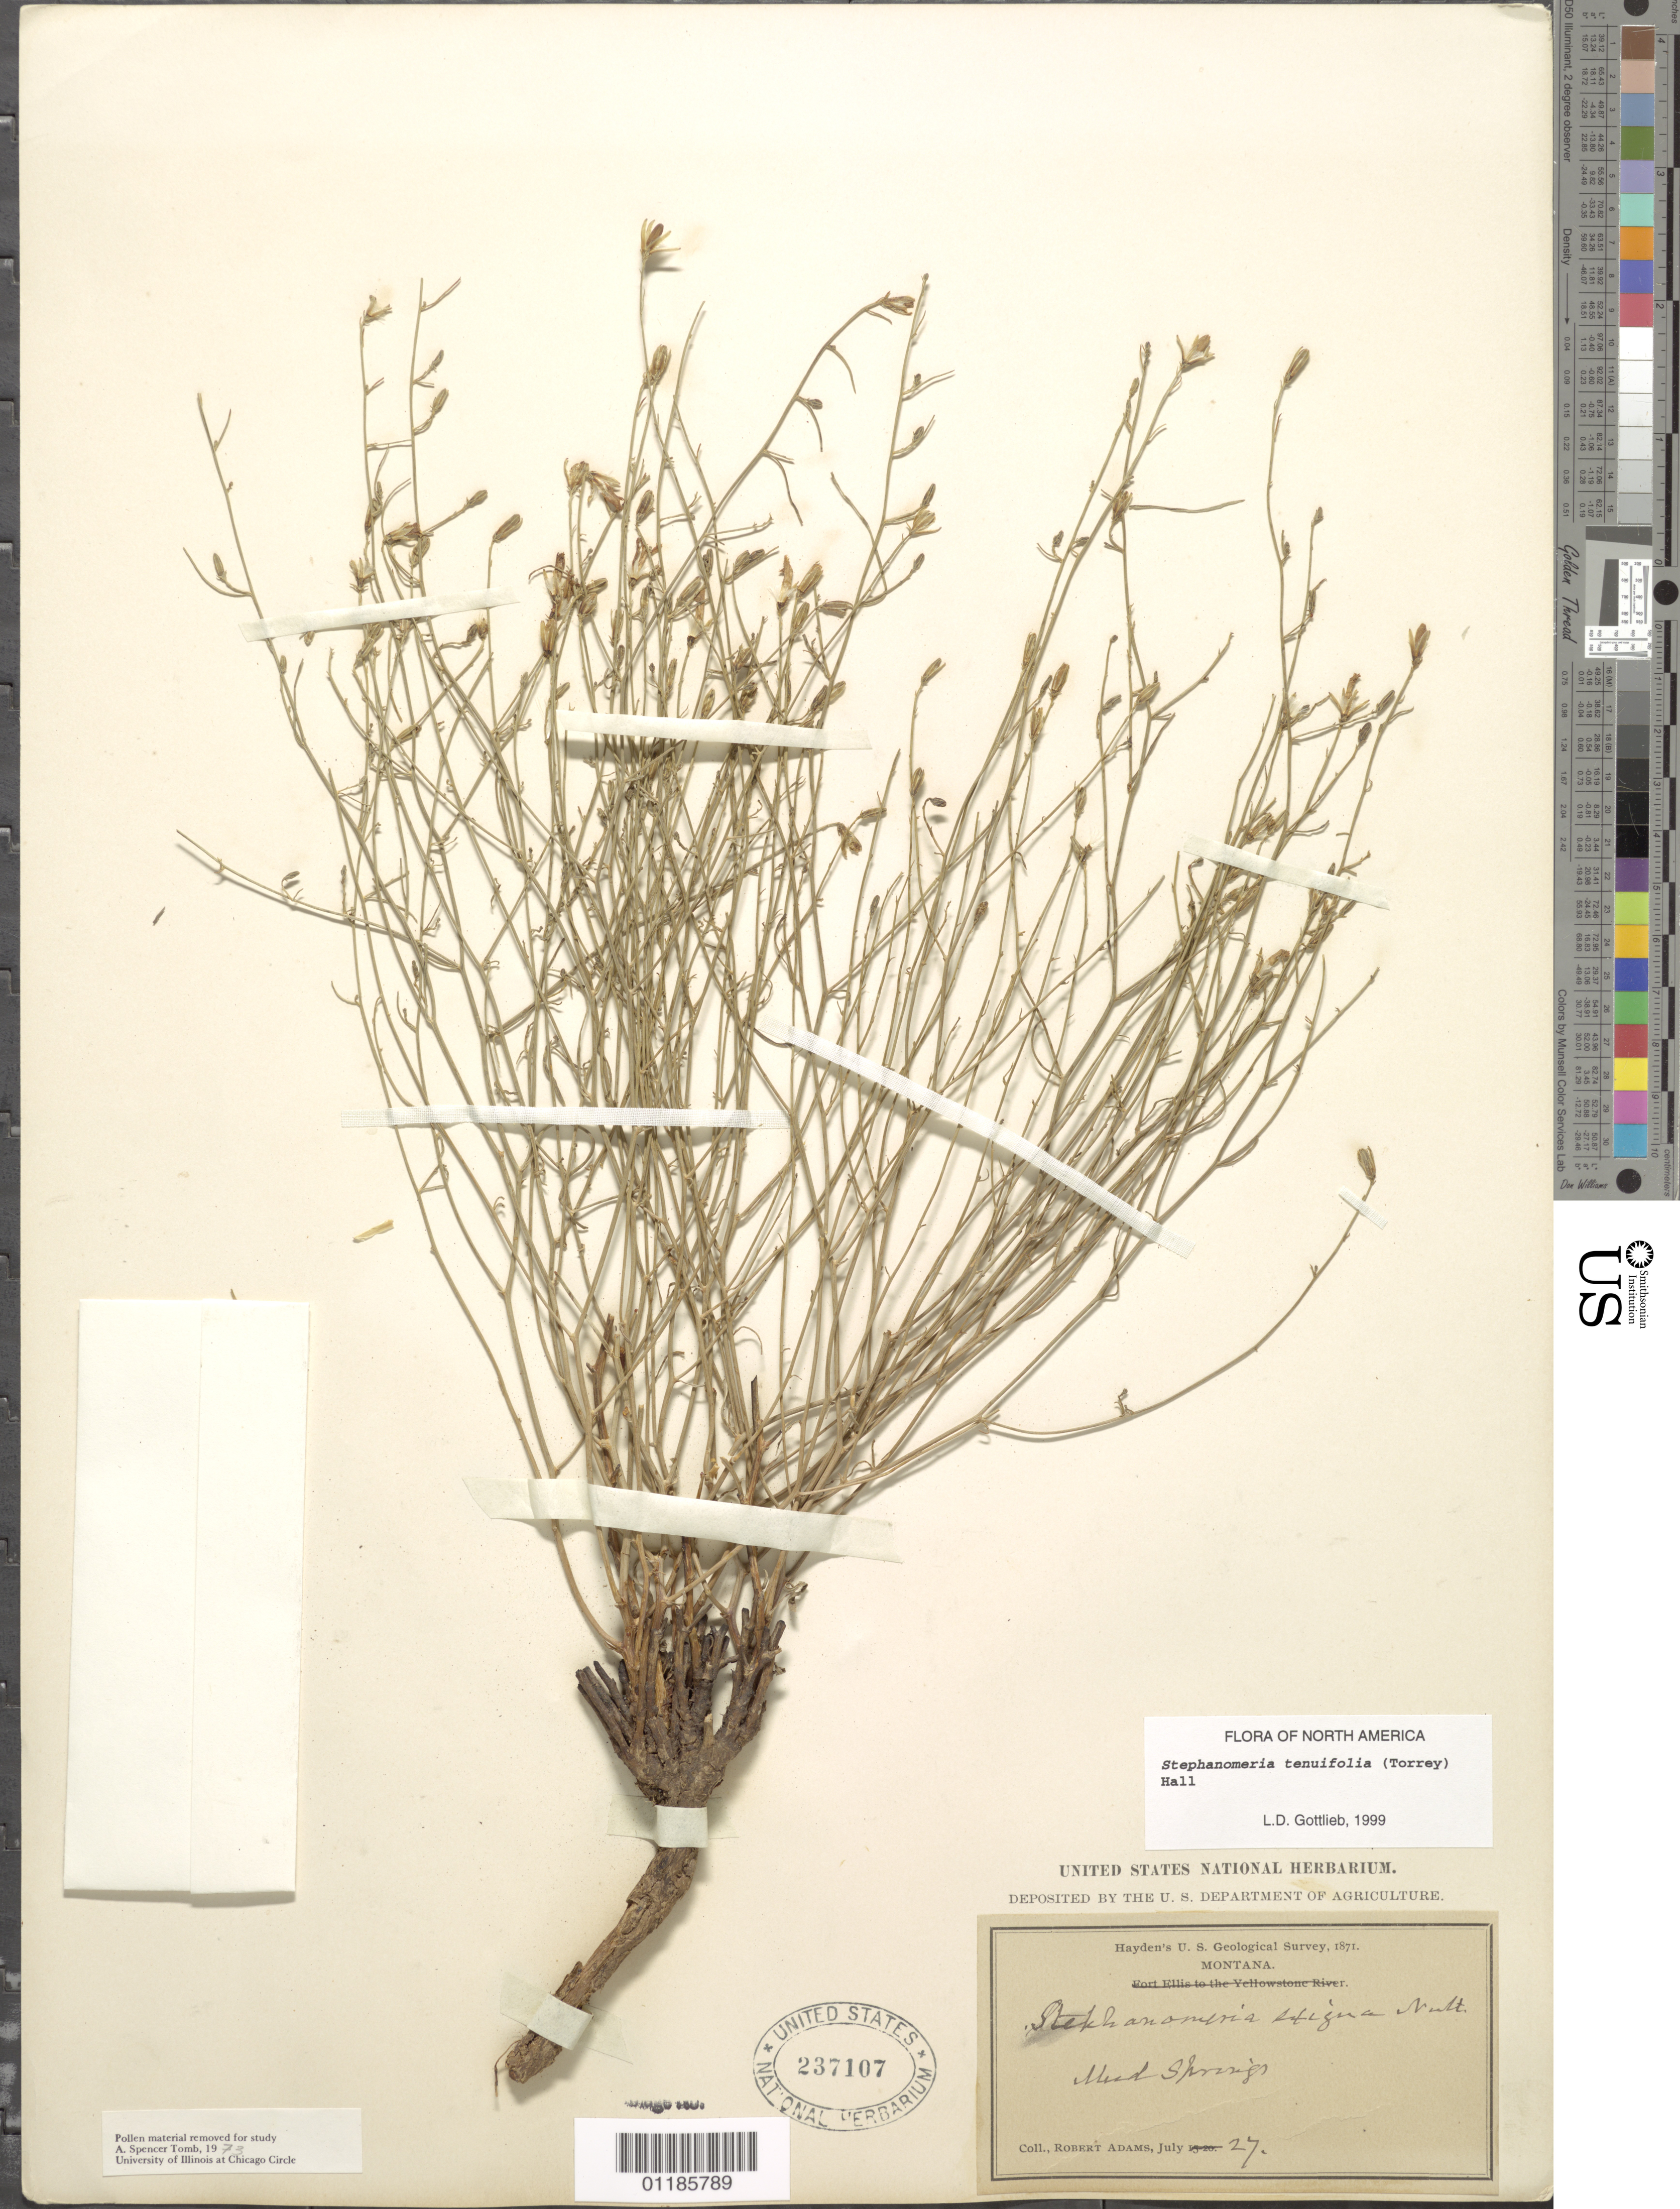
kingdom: Plantae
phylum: Tracheophyta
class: Magnoliopsida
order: Asterales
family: Asteraceae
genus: Stephanomeria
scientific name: Stephanomeria tenuifolia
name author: (Torr.) H.M. Hall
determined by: Gottlieb, L. D.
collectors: R. Adams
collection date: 1871-07-27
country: United States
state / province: Montana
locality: Mud Springs.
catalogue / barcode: US 237107